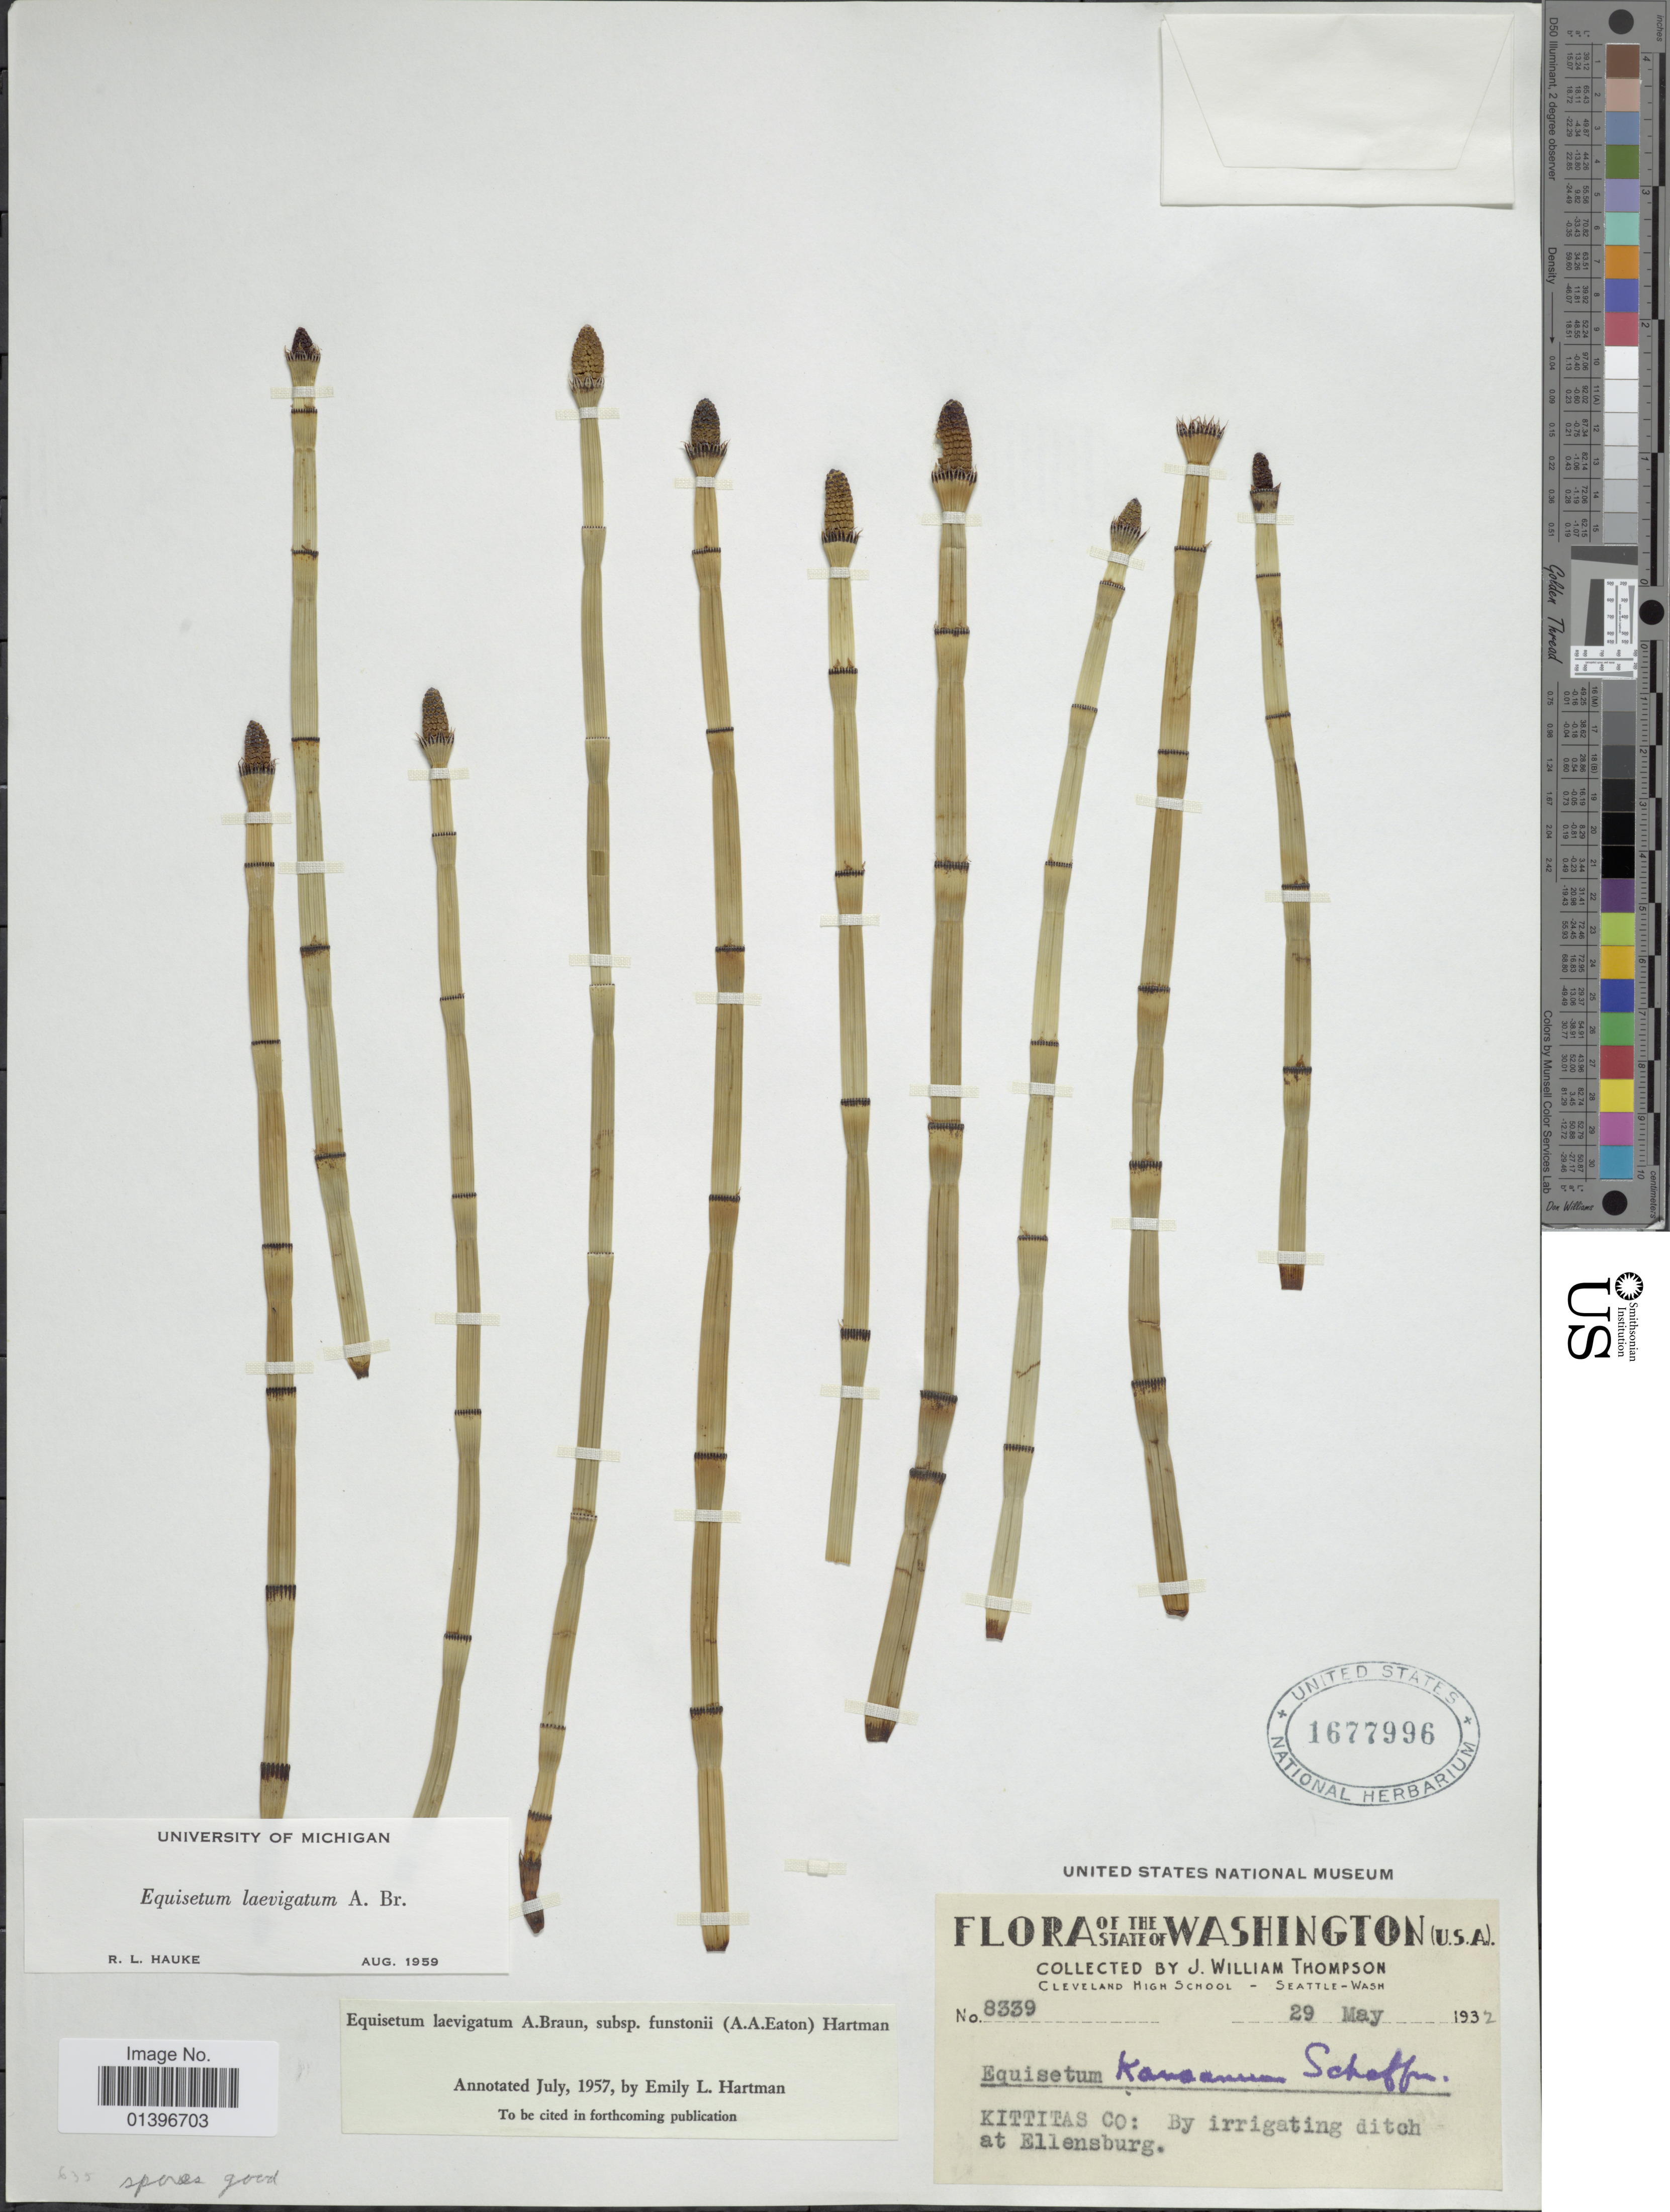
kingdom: Plantae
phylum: Tracheophyta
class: Polypodiopsida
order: Equisetales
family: Equisetaceae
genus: Equisetum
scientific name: Equisetum laevigatum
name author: A. Braun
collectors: J. W. Thompson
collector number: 8339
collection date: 1932-05-29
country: United States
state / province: Washington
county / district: Kittitas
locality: Cleveland High School - Seattle. Kittitas Co: By irrigating ditch at Ellensburg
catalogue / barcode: US 1677996